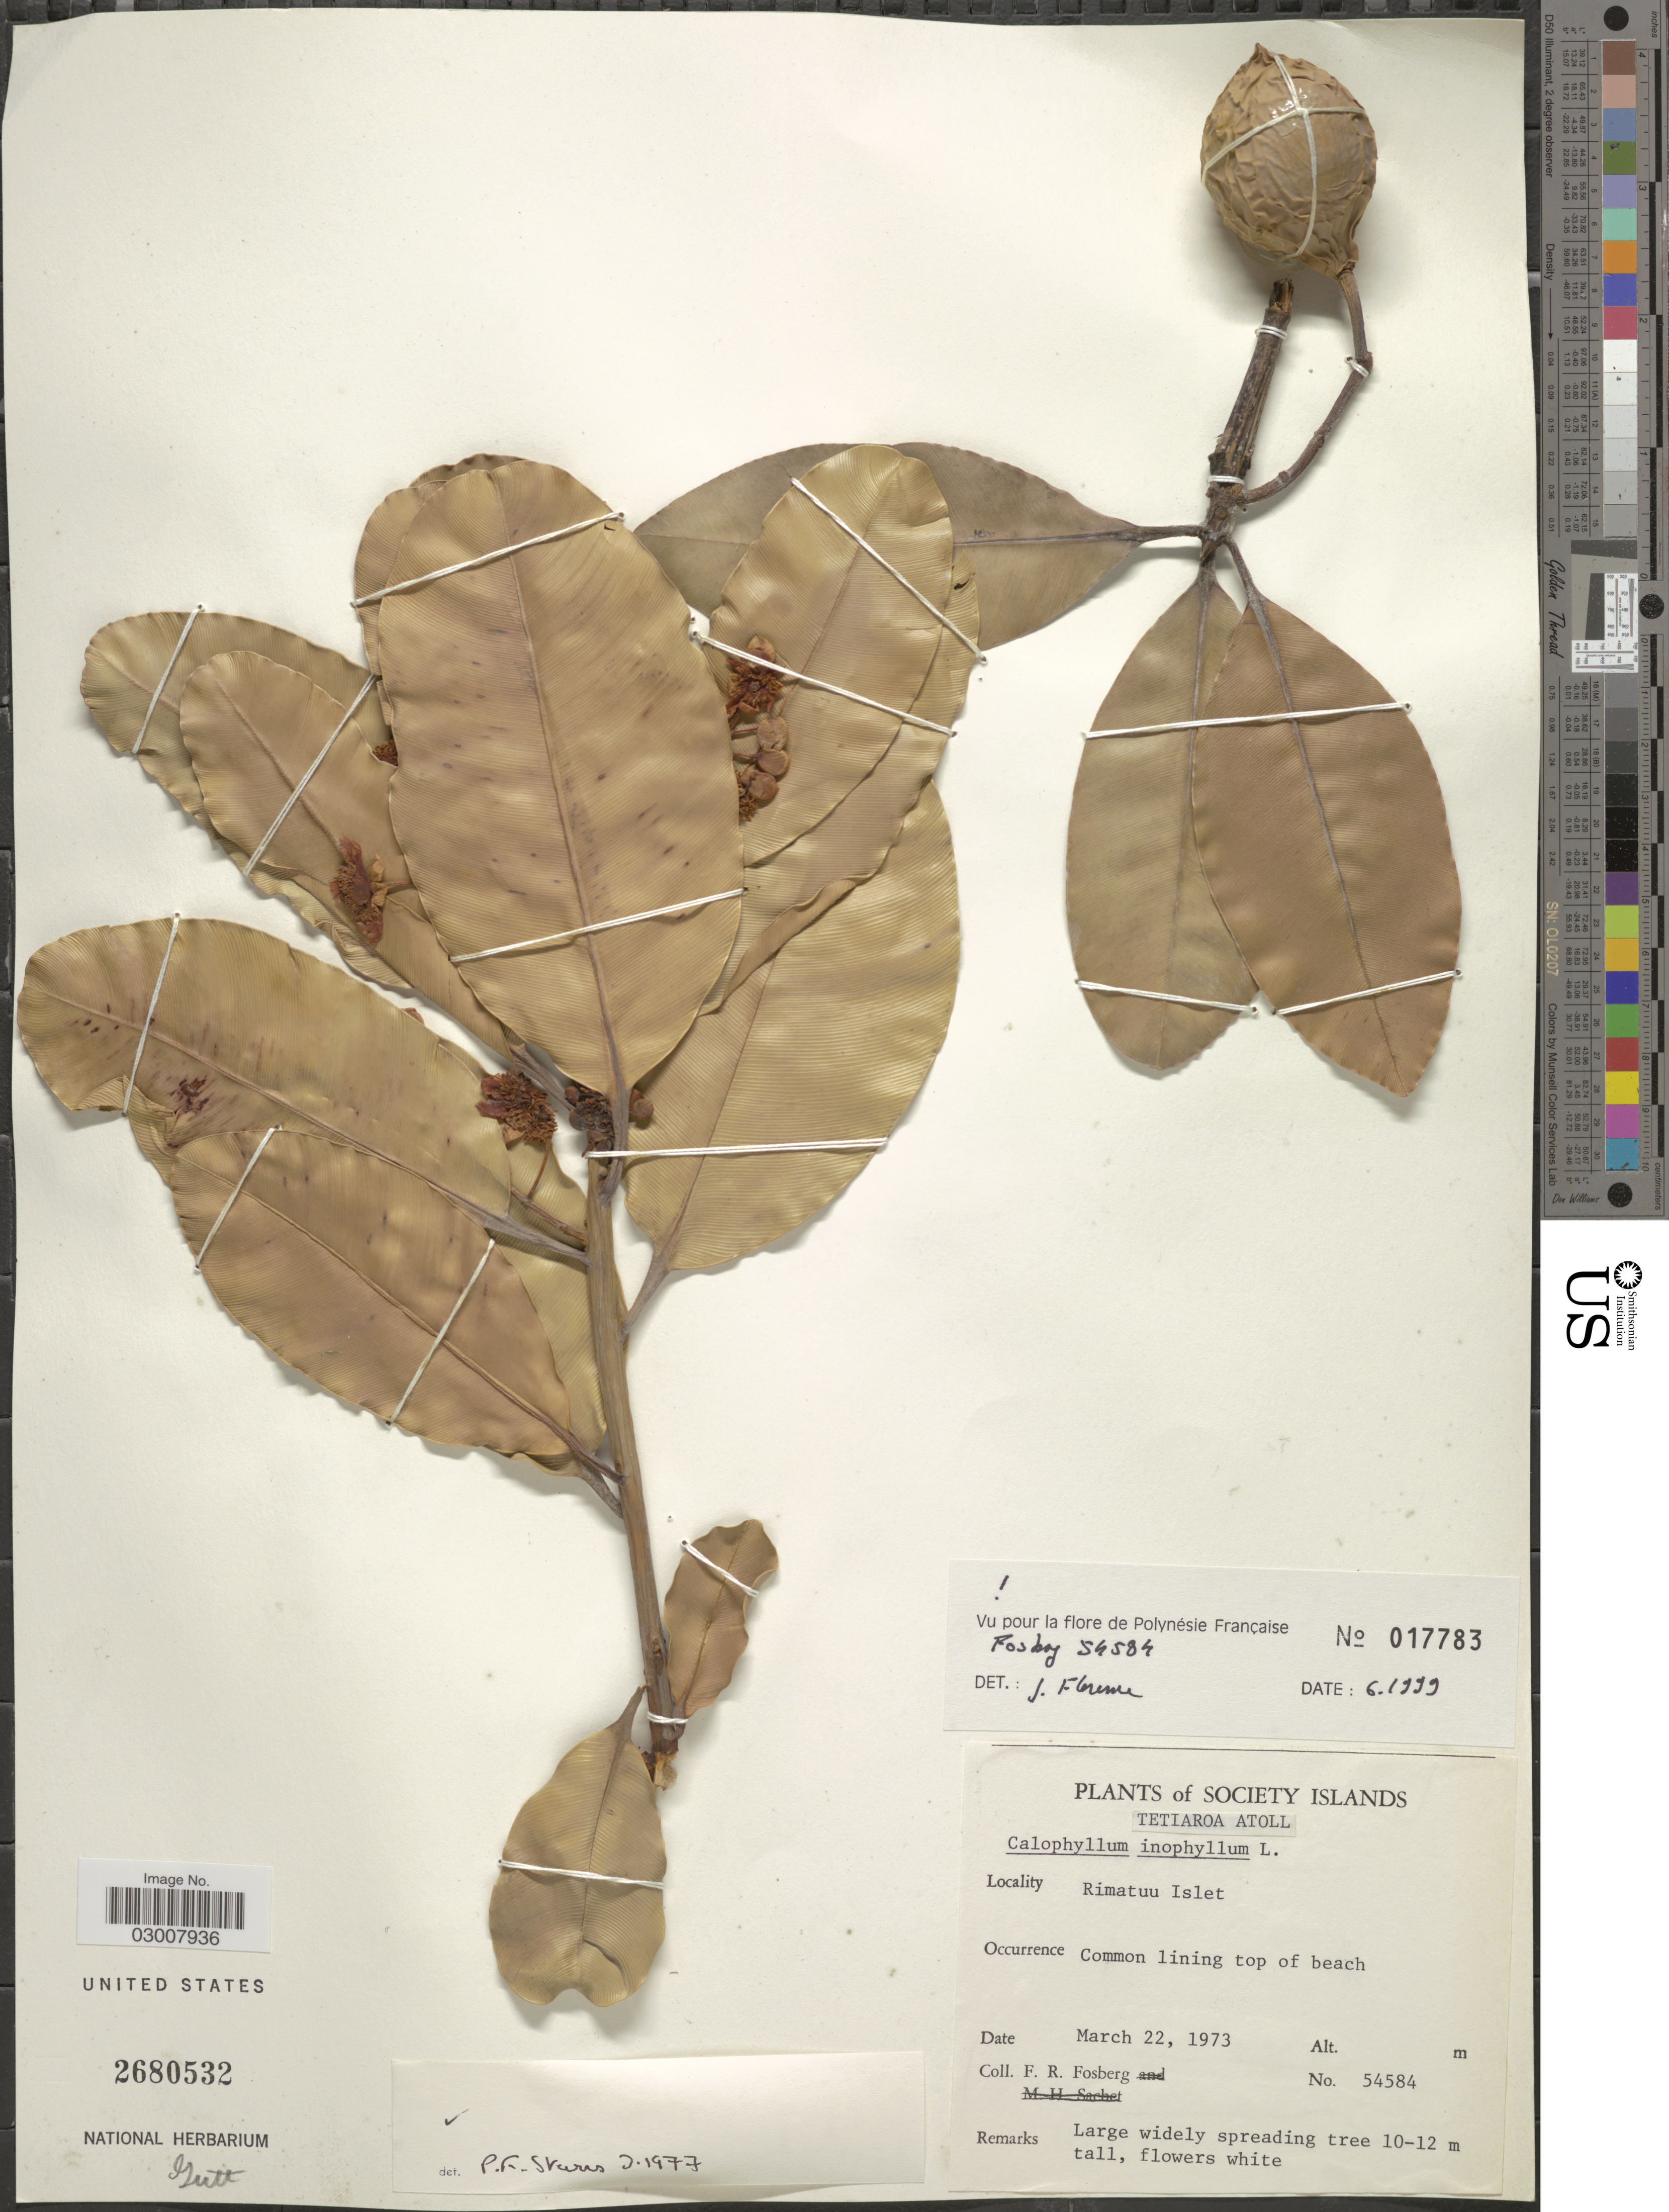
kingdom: Plantae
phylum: Tracheophyta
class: Magnoliopsida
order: Malpighiales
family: Calophyllaceae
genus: Calophyllum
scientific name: Calophyllum inophyllum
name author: L.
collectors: F. R. Fosberg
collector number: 54584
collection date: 1973-03-22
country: French Polynesia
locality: Society Islands. Tetiaroa Atoll. Rimatuu Islet.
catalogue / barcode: US 2680532